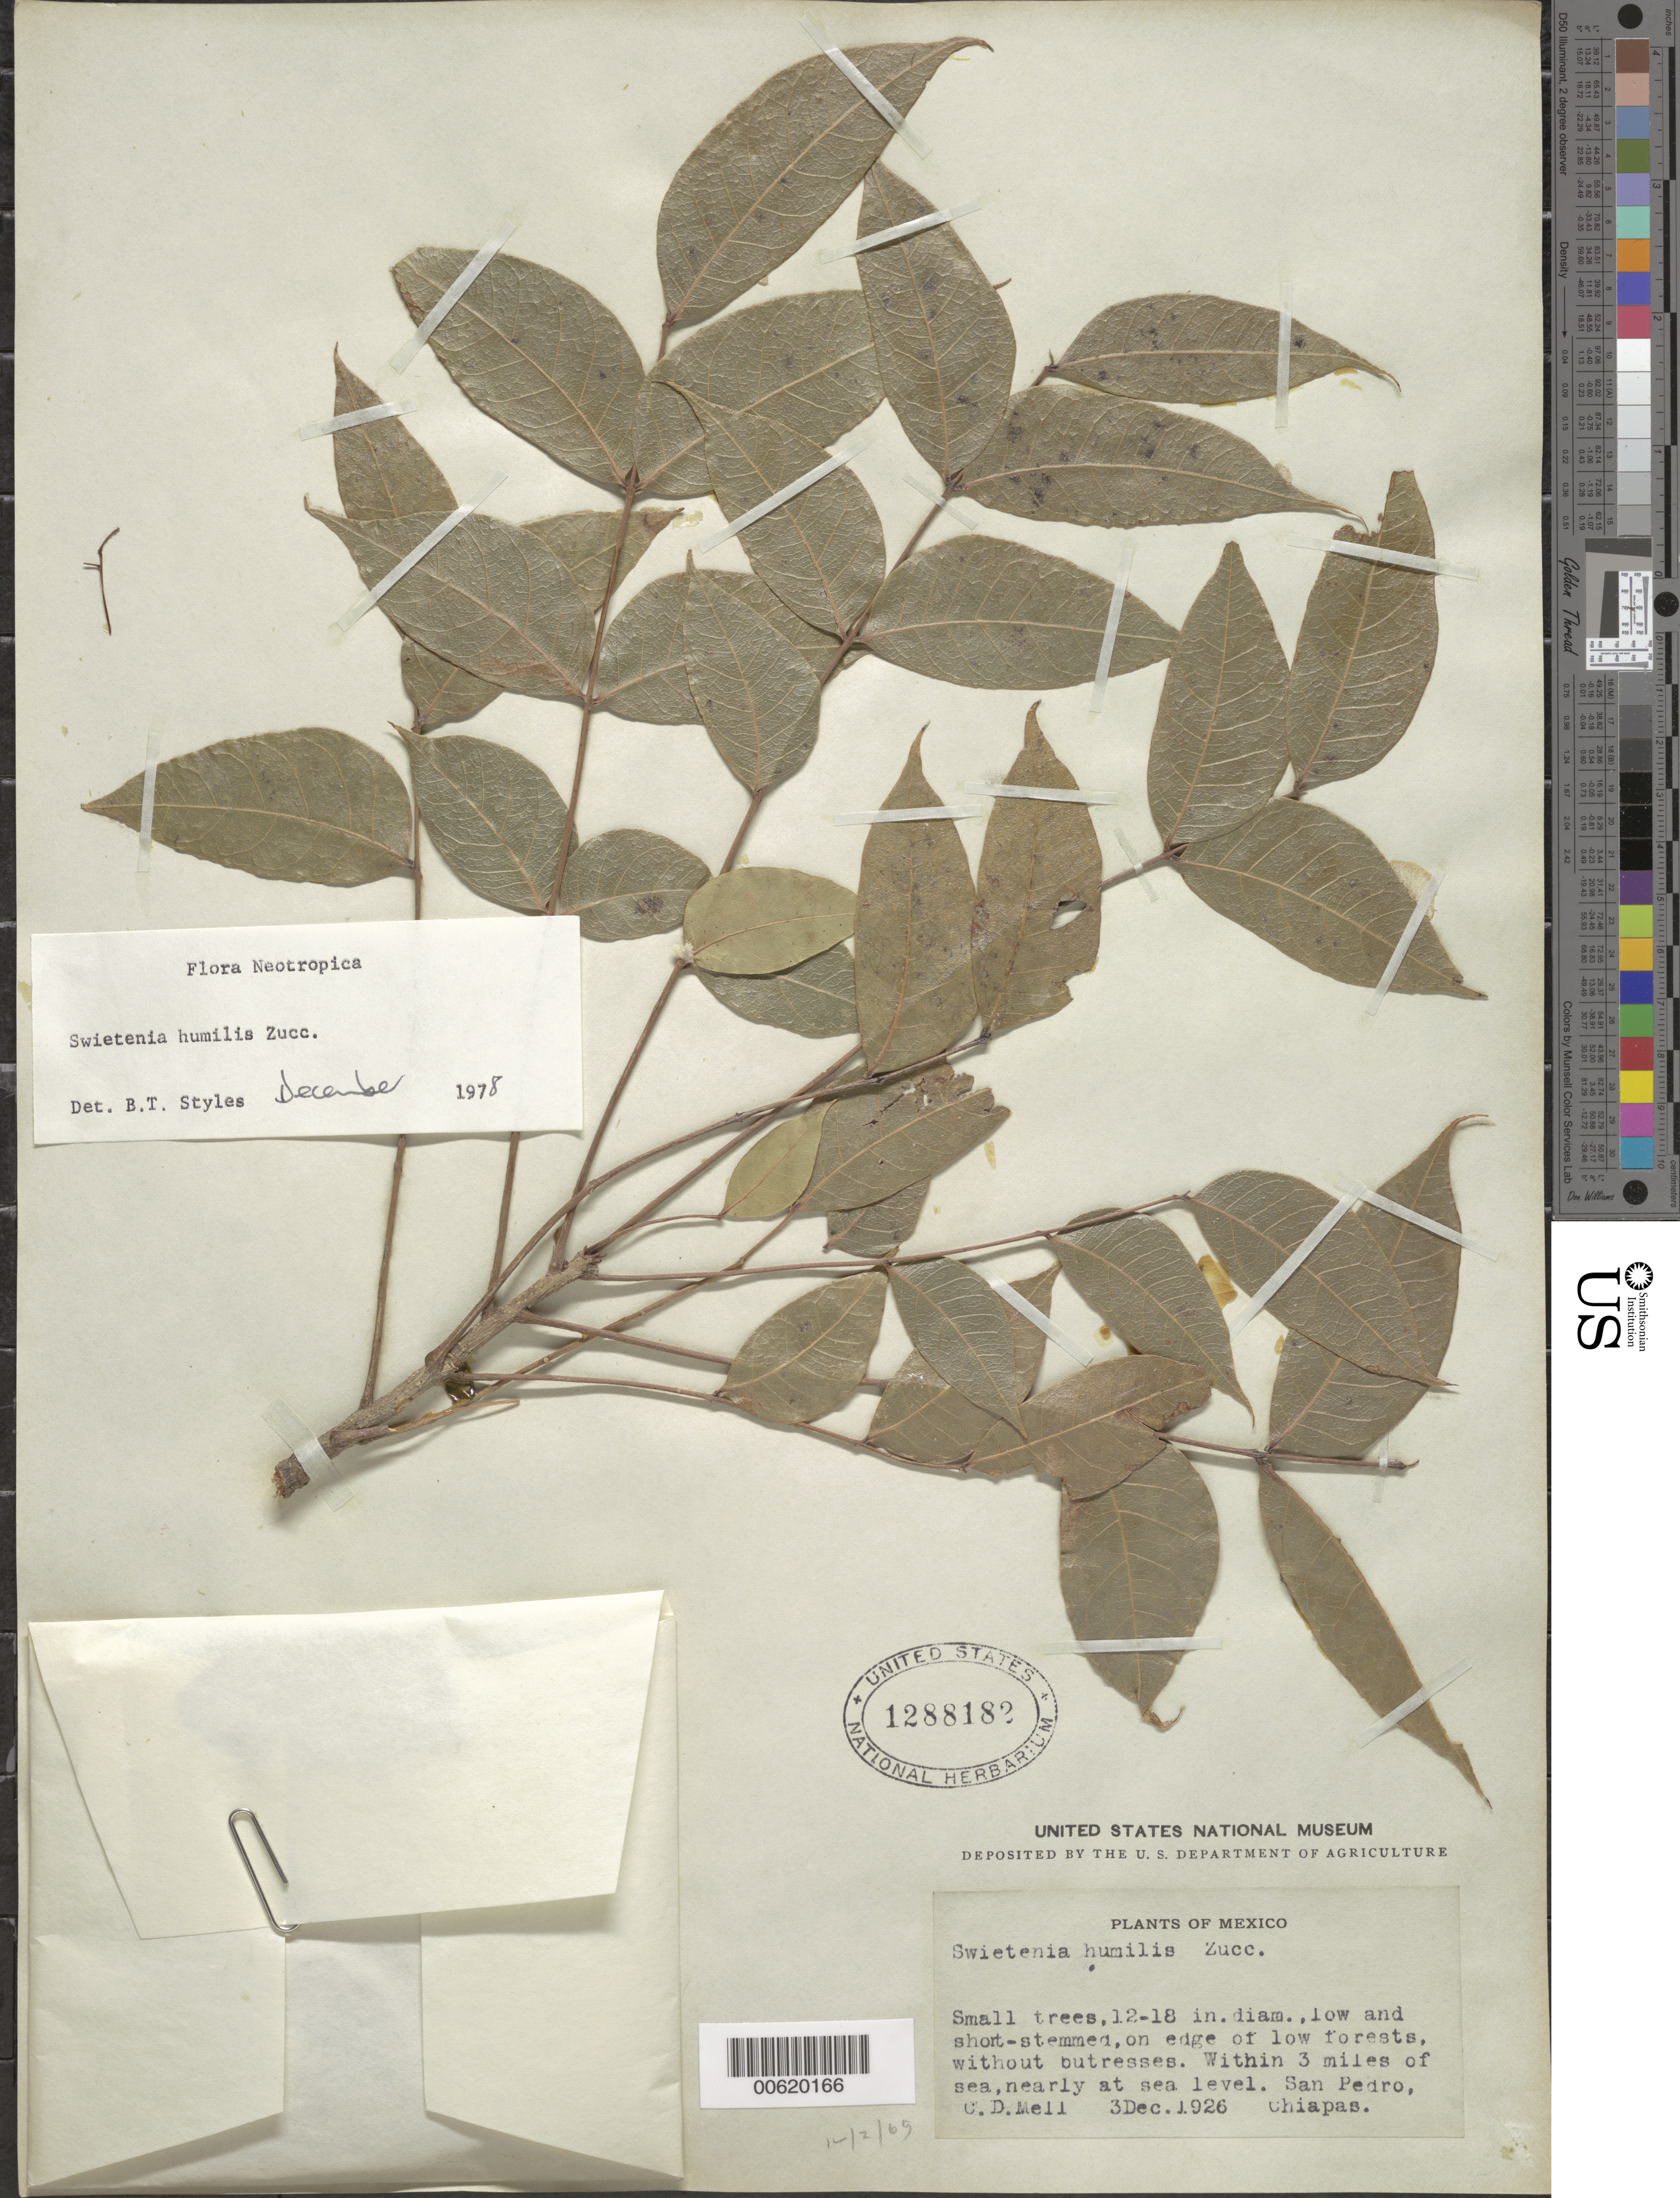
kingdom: Plantae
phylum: Tracheophyta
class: Magnoliopsida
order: Sapindales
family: Meliaceae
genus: Swietenia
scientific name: Swietenia humilis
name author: Zucc.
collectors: C. D. Mell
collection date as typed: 03 Dec 1926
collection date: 1926-12-03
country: Mexico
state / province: Chiapas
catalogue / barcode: US 1288182